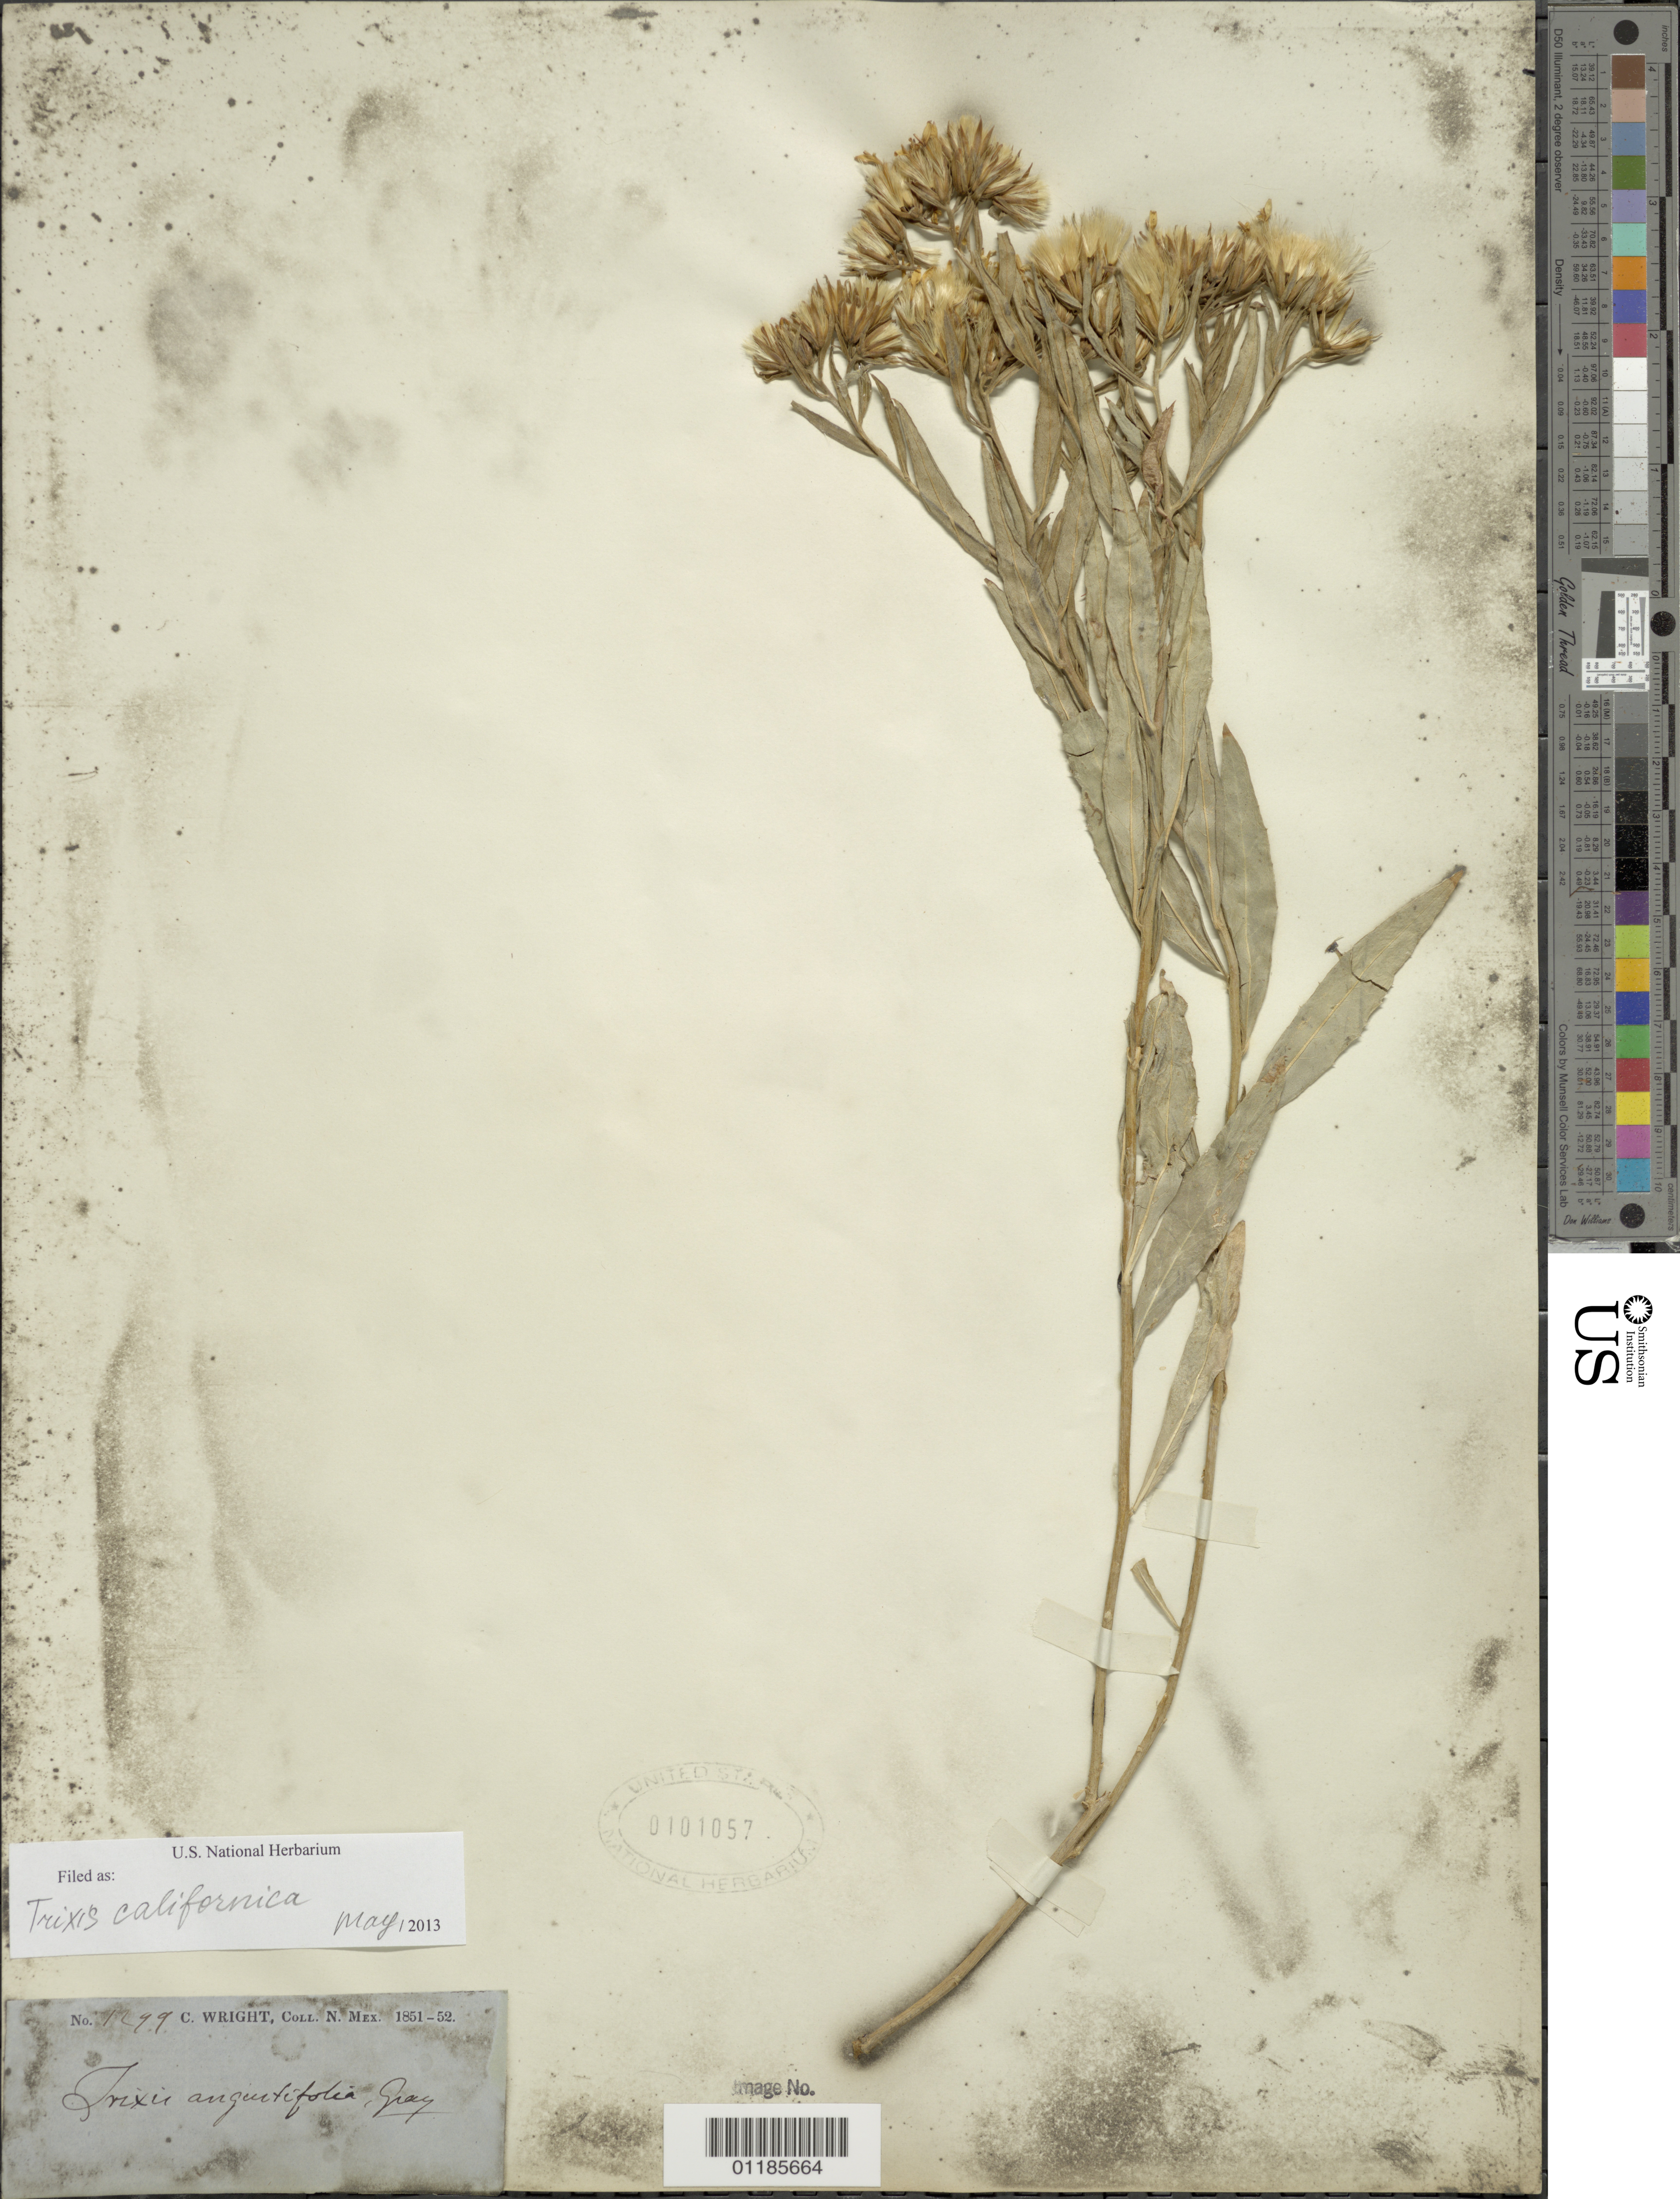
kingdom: Plantae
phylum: Tracheophyta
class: Magnoliopsida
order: Asterales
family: Asteraceae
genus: Trixis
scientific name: Trixis californica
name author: Kellogg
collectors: C. Wright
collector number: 1299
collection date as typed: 1851 to -- --- 1852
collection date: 1851/1852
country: United States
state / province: New Mexico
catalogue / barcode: US 101057